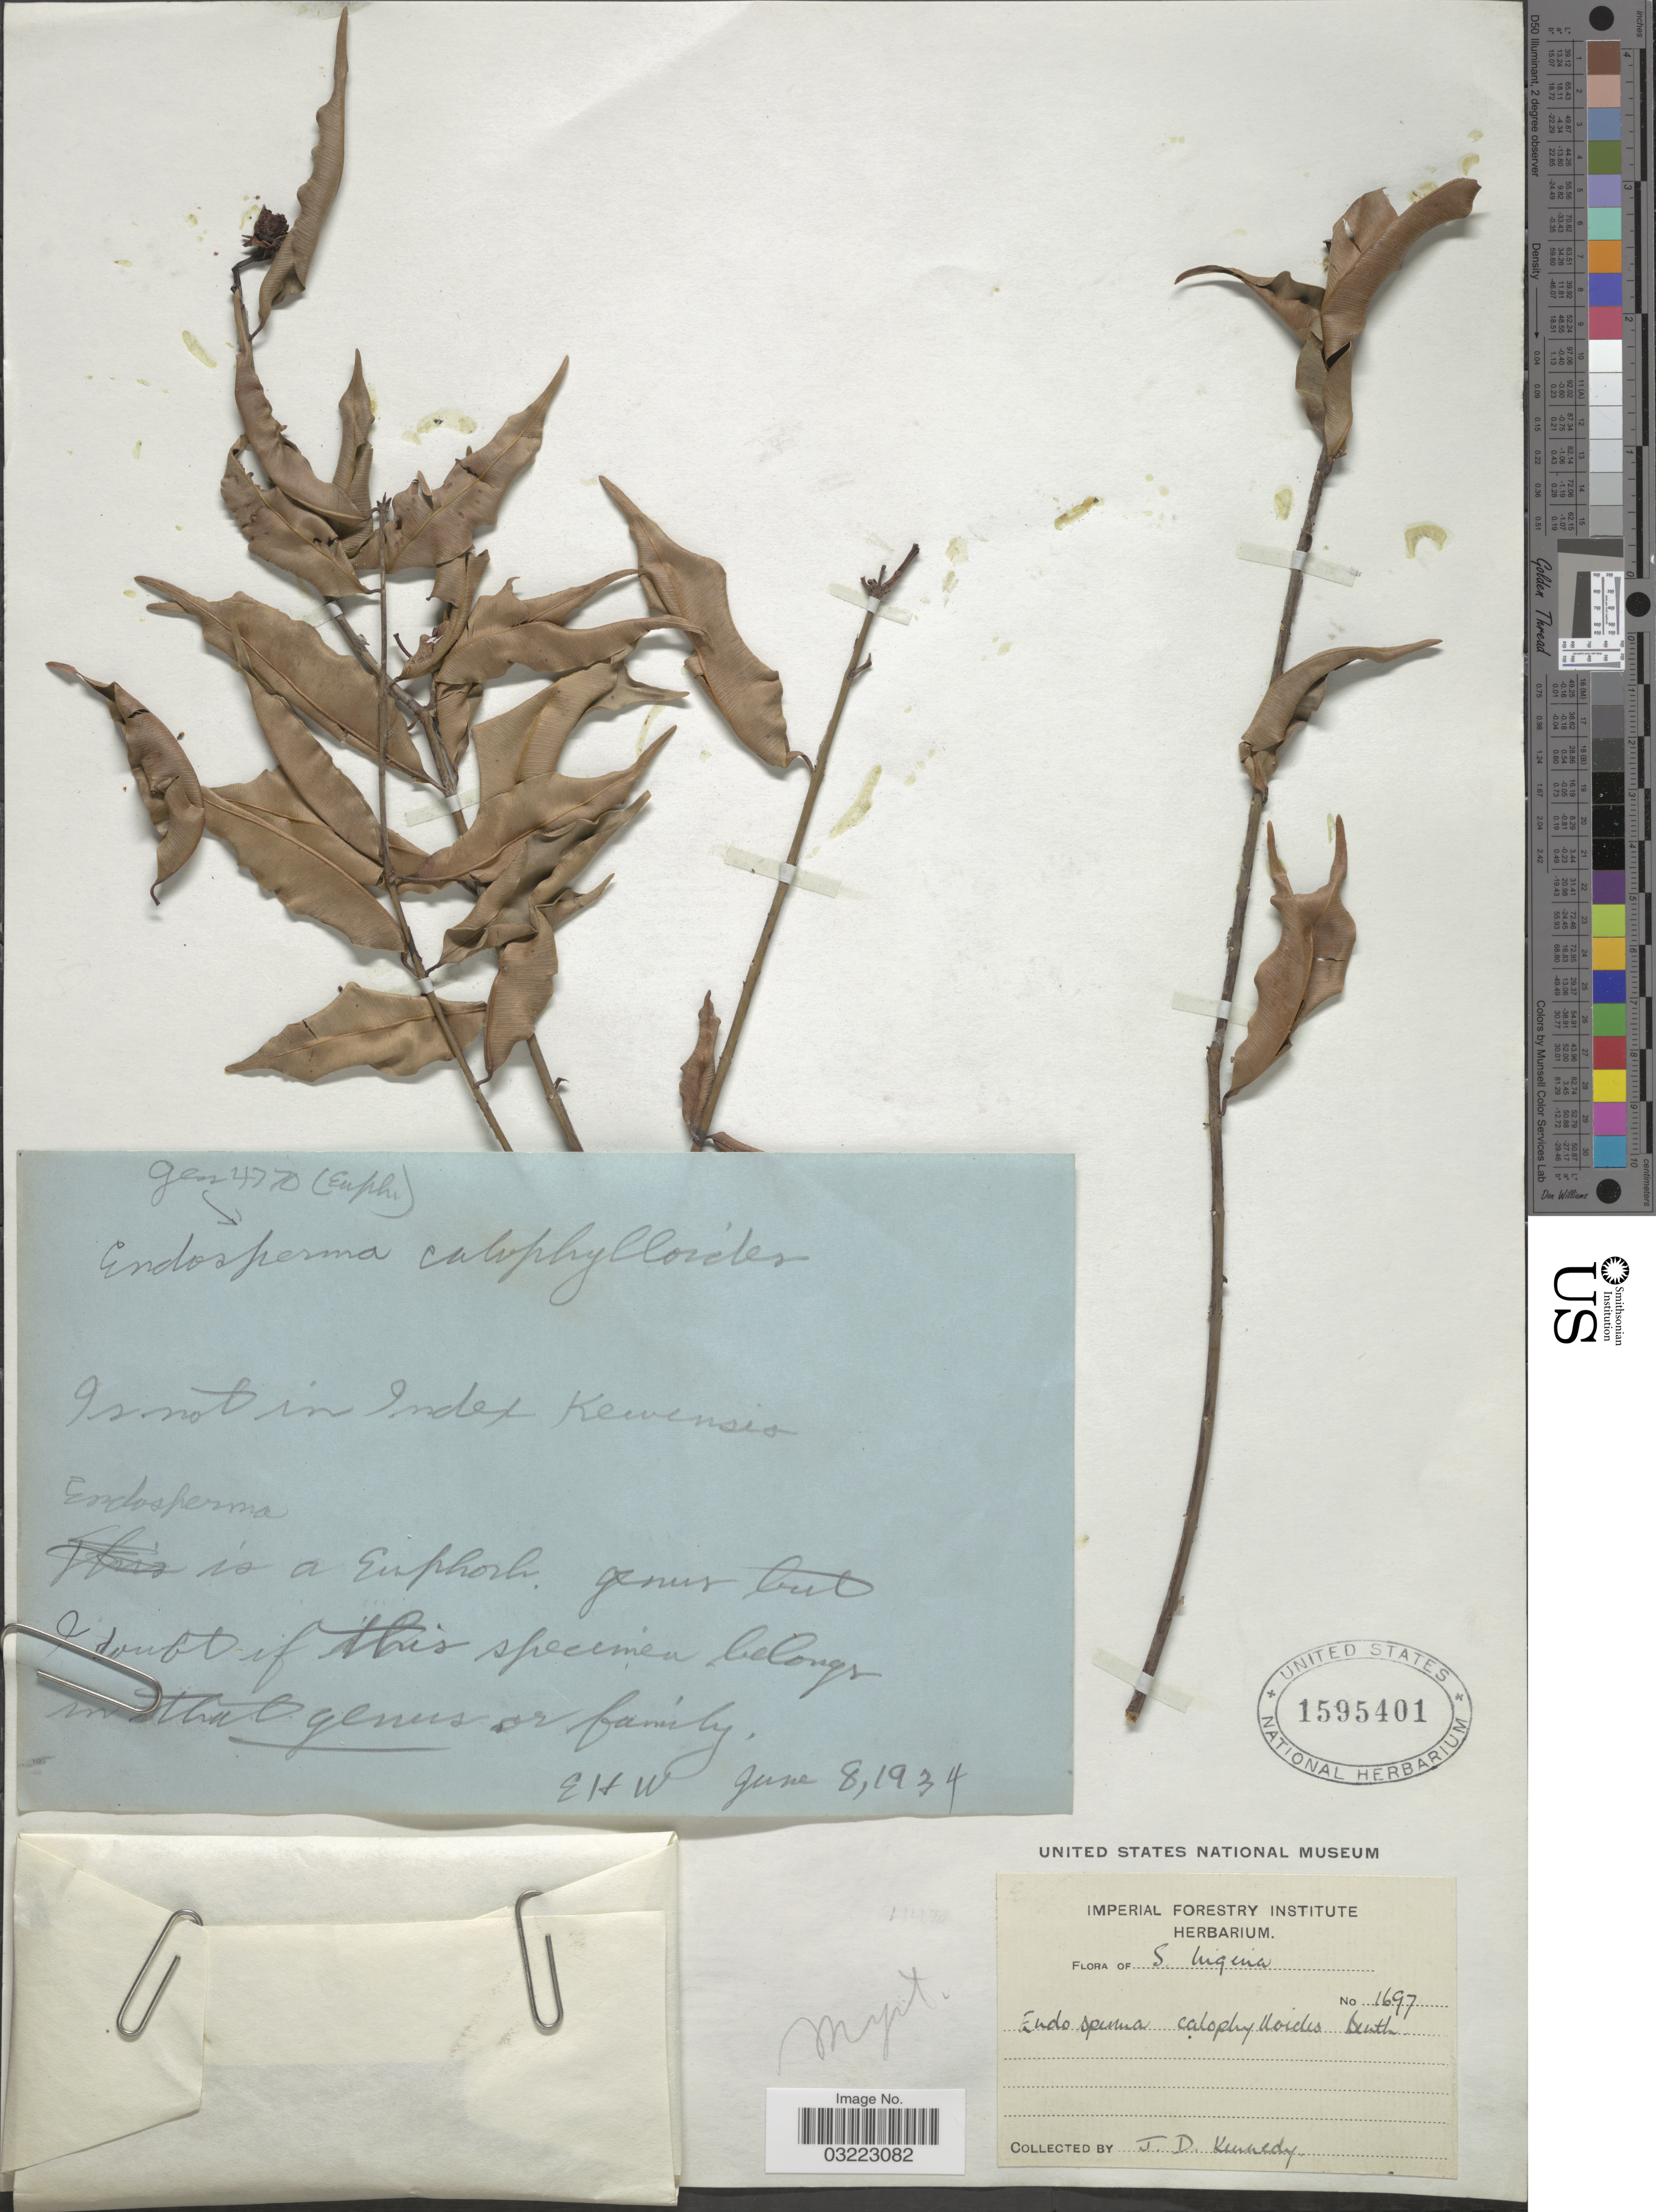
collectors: J. D. Kennedy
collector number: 1697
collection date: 1934-06-08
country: Nigeria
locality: S. Nigeria.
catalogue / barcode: US 1595401